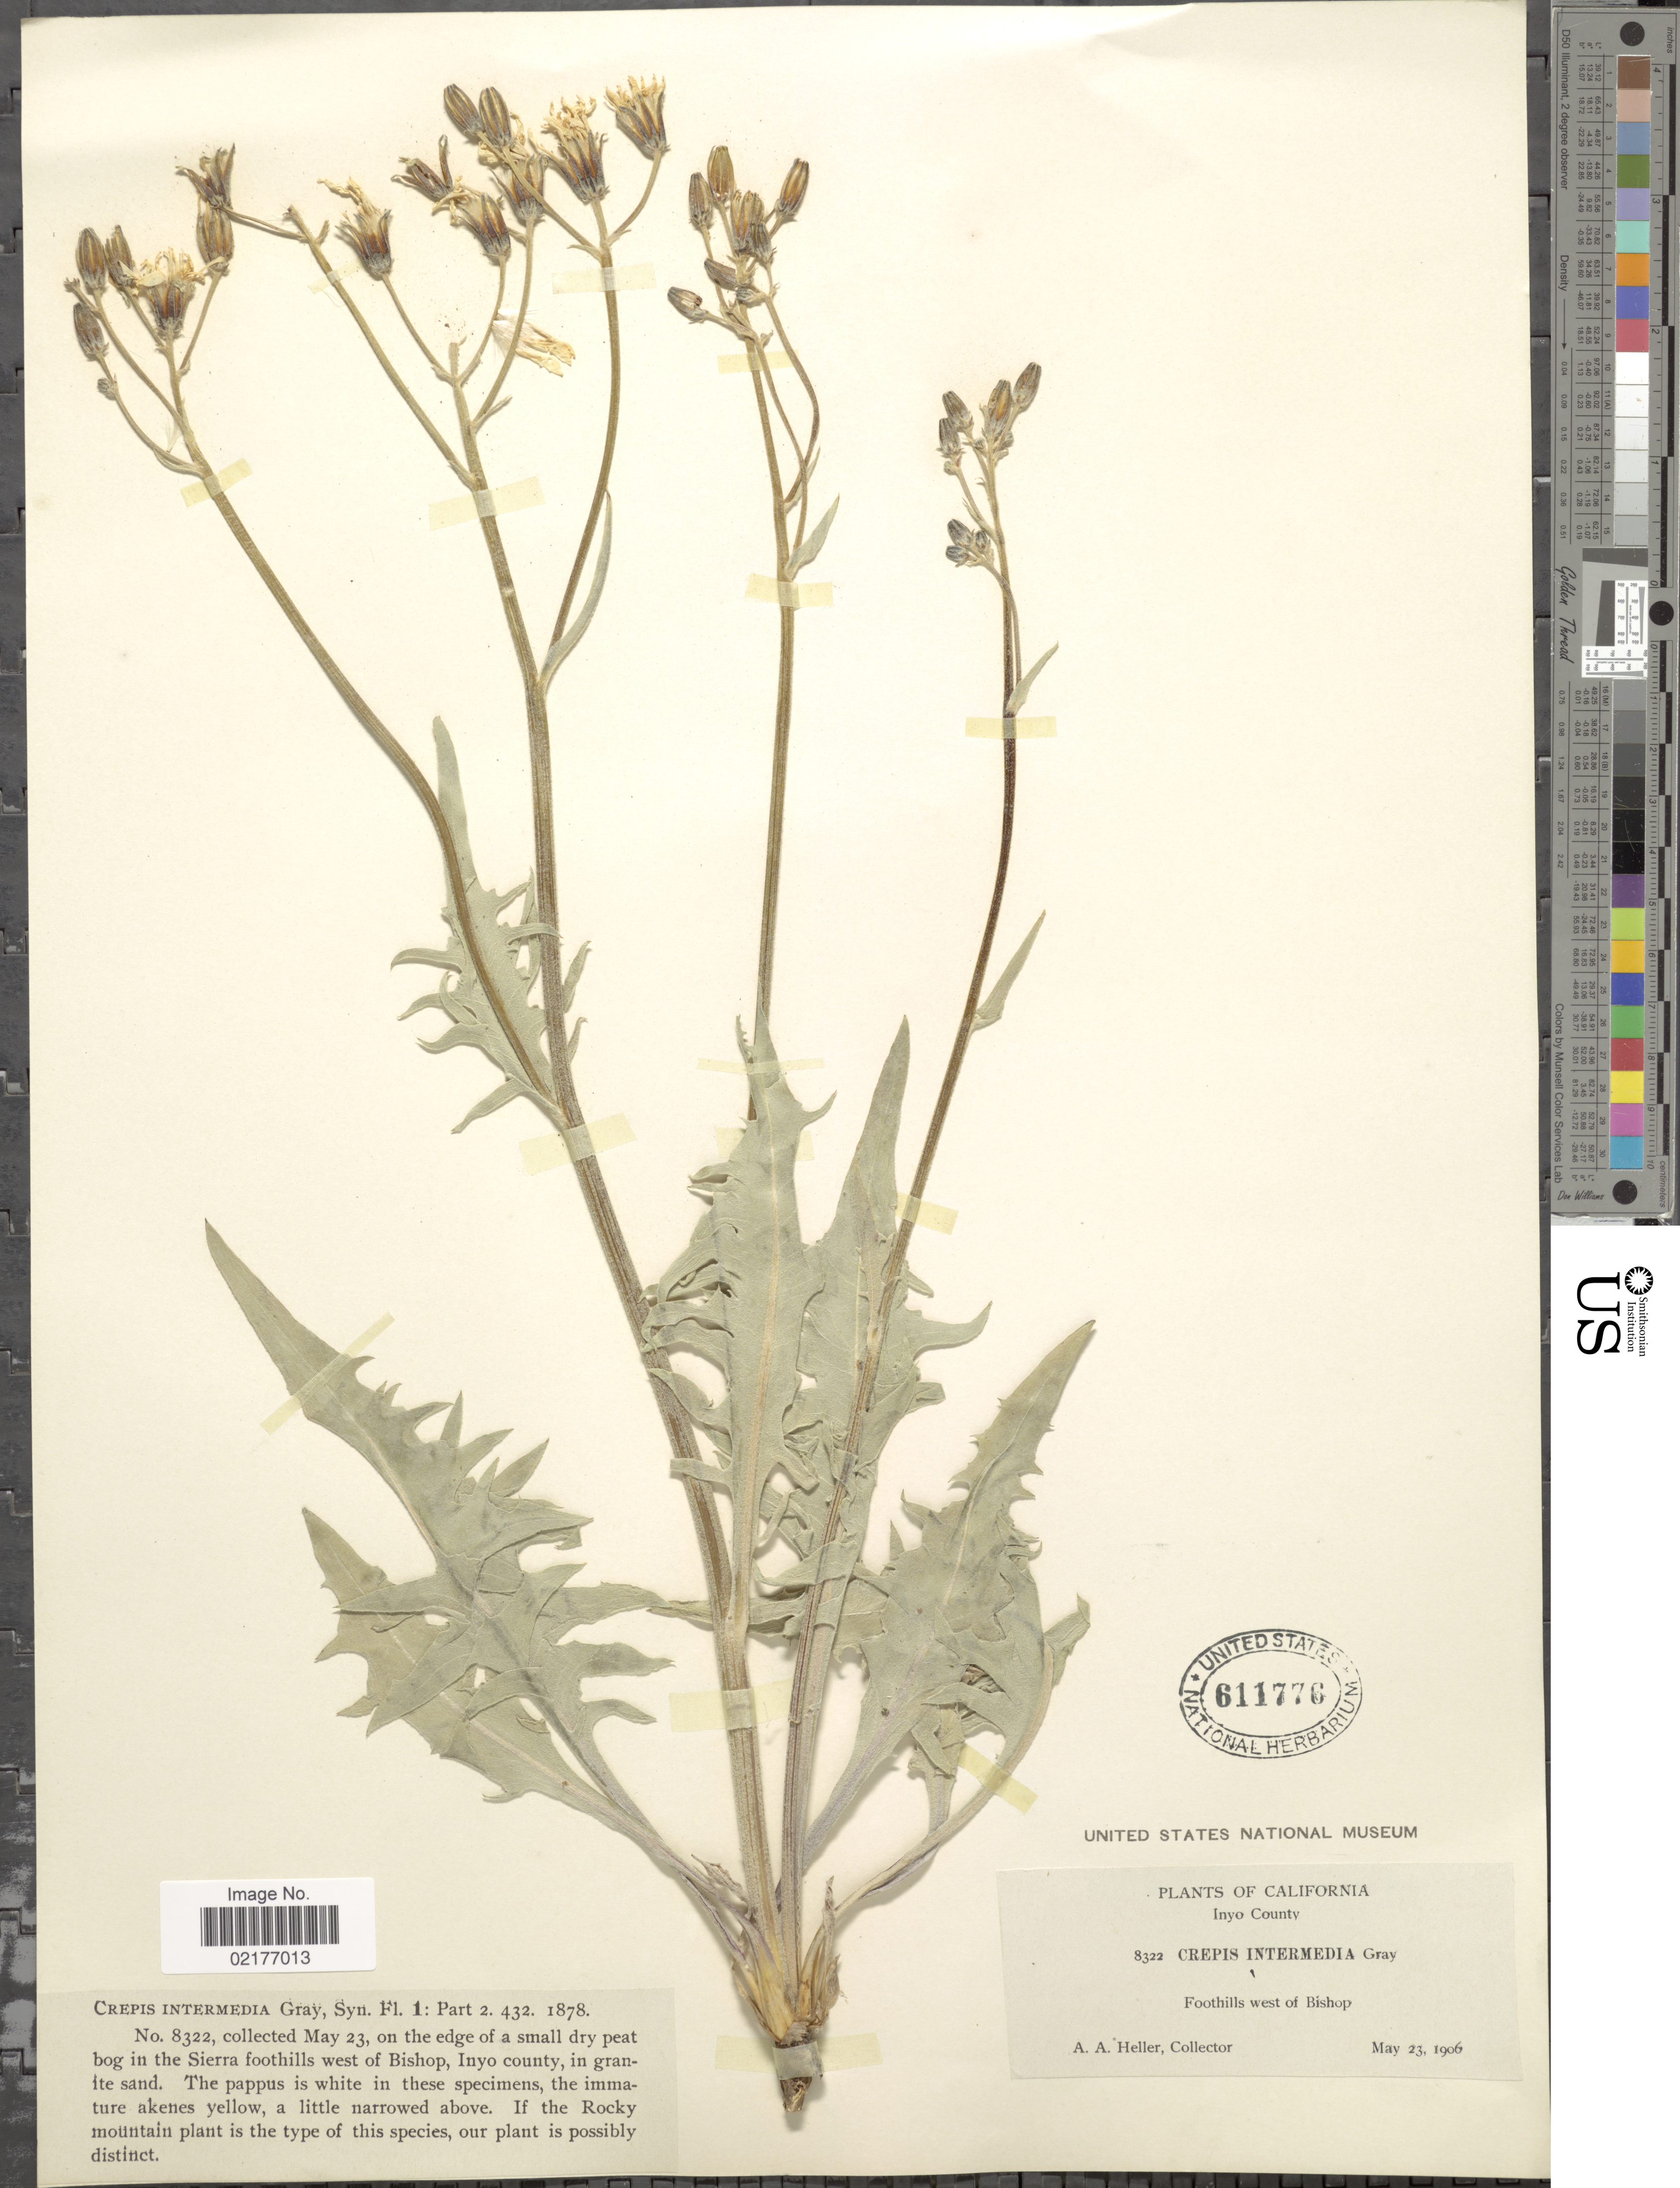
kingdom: Plantae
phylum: Tracheophyta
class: Magnoliopsida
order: Asterales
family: Asteraceae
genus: Crepis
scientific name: Crepis intermedia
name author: A. Gray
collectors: A. A. Heller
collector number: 8322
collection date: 1906-05-23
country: United States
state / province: California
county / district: Inyo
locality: Inyo County, Foothills west of Bishop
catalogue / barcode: US 611776